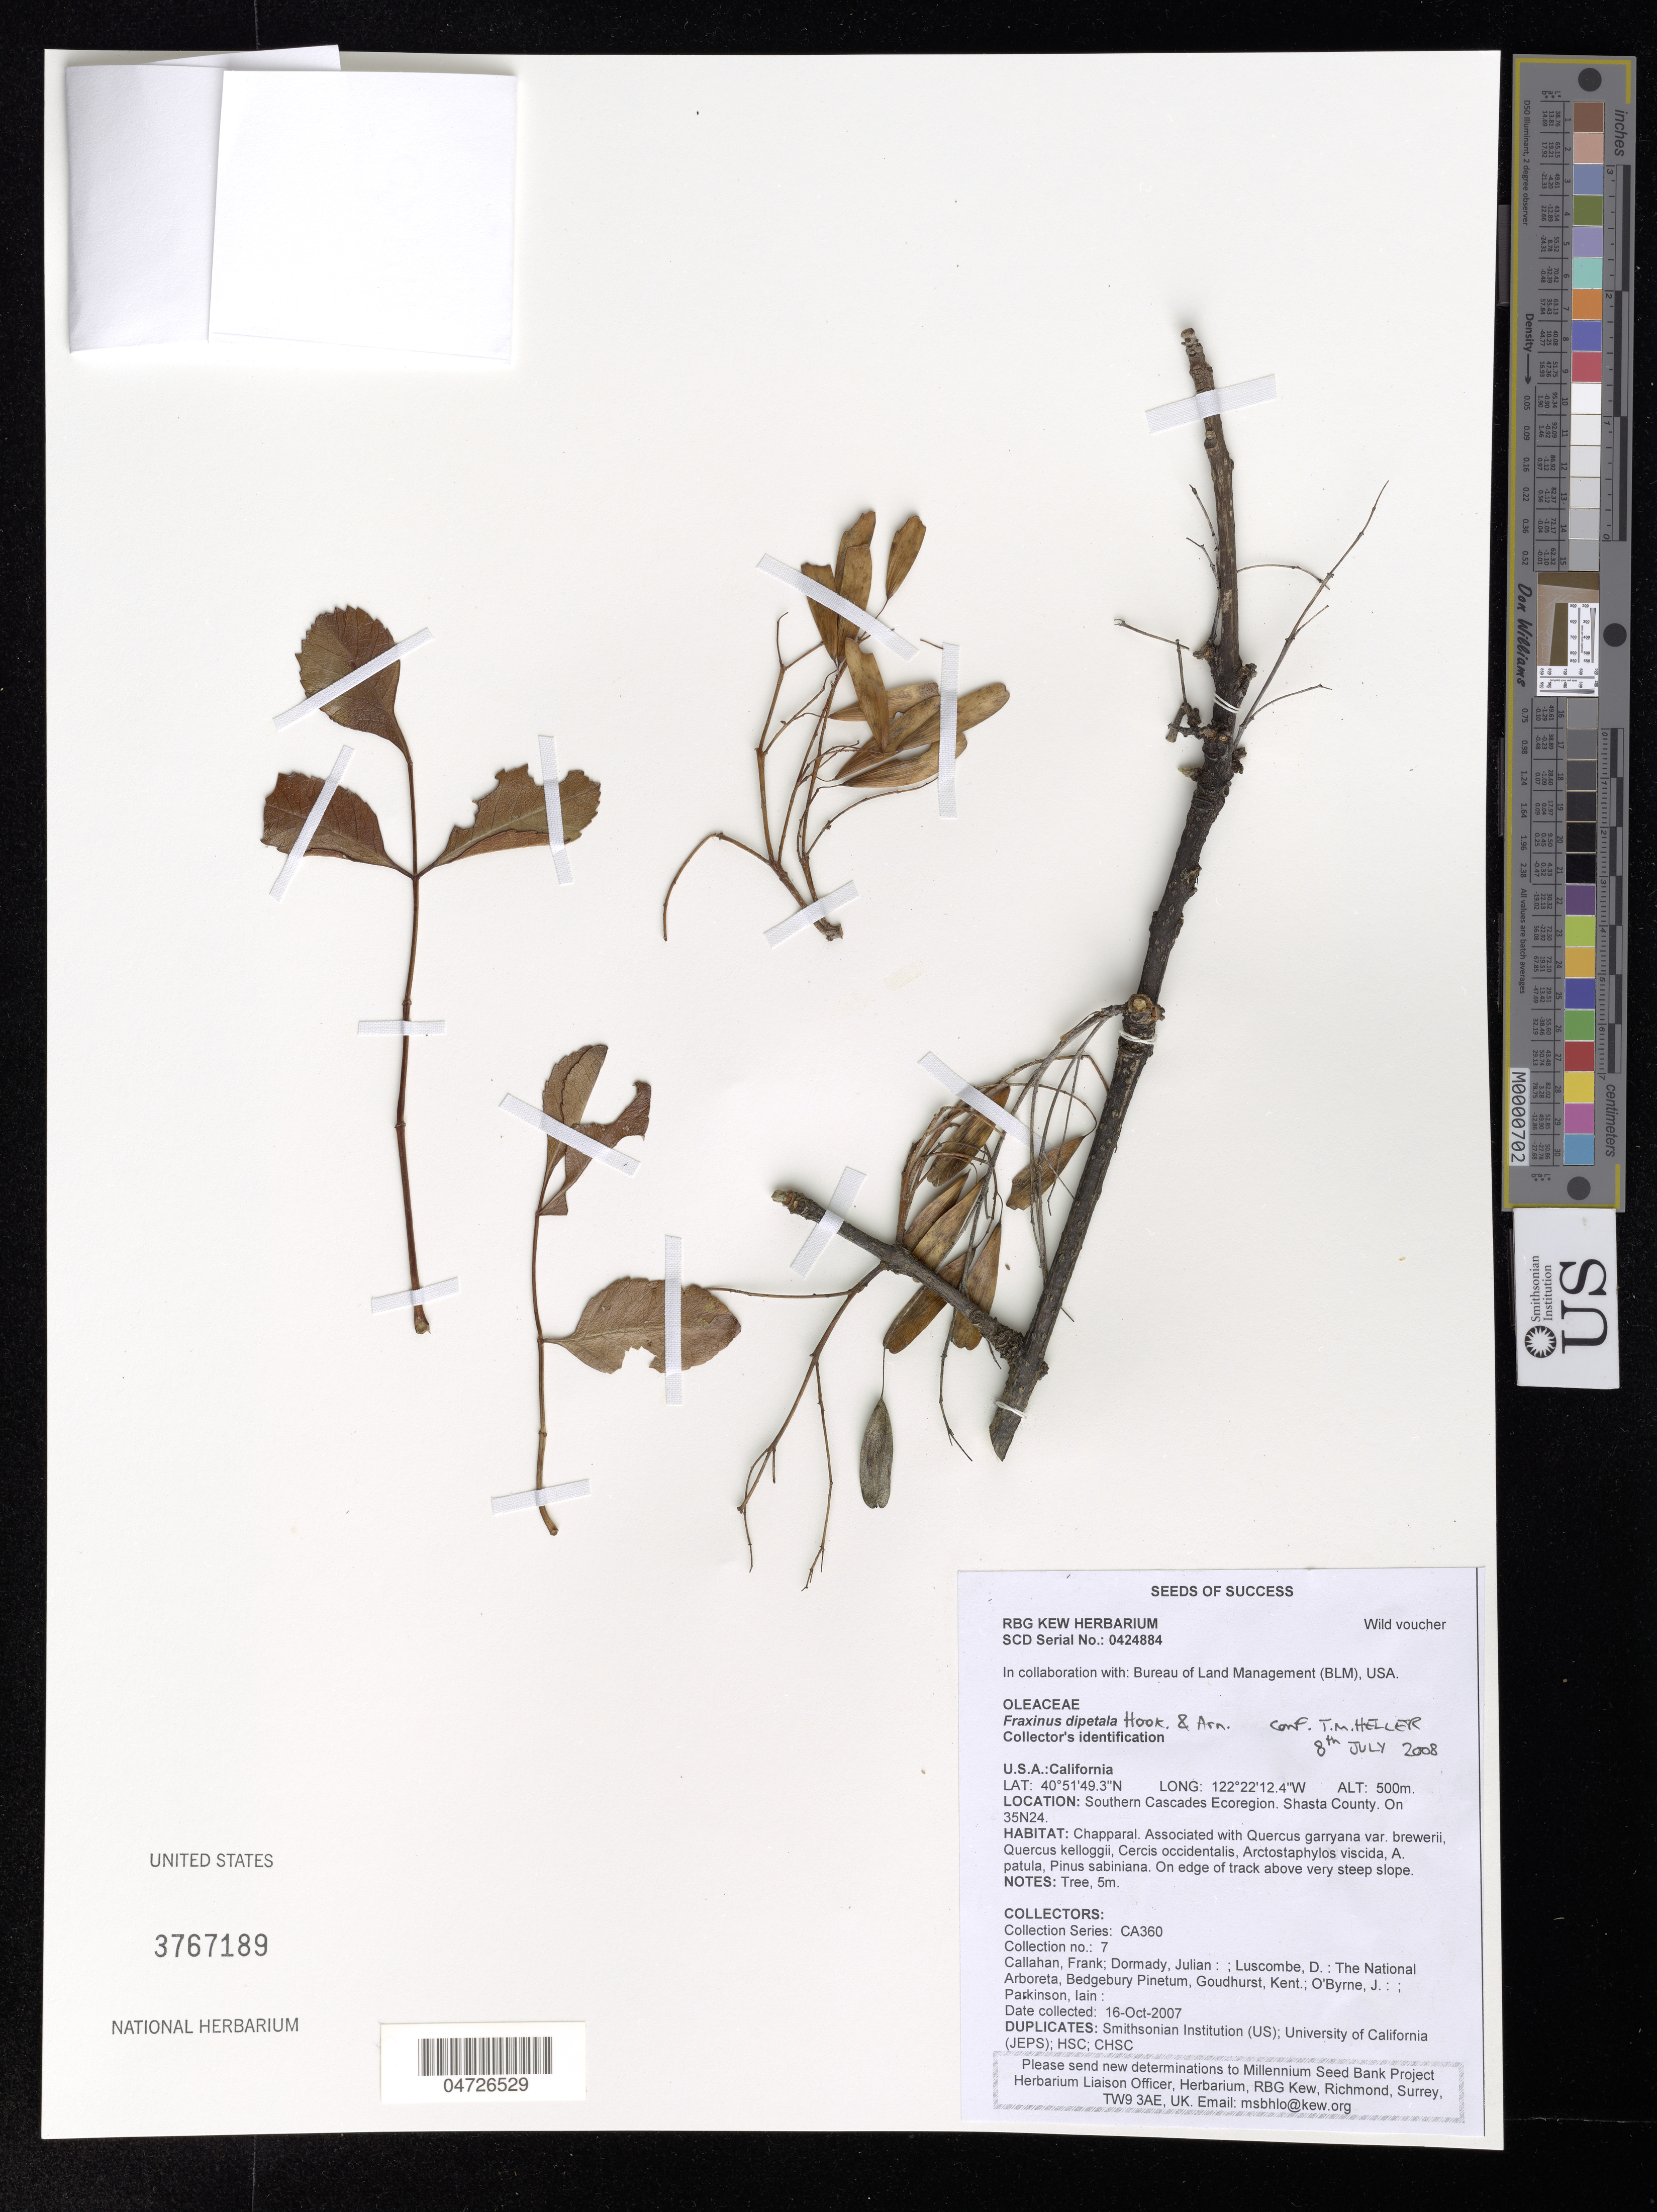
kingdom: Plantae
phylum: Tracheophyta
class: Magnoliopsida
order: Lamiales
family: Oleaceae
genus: Fraxinus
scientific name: Fraxinus dipetala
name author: Hook. & Arn.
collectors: F. Callahan, J. Dormady & D. Luscombe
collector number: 7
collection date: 2007-10-16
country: United States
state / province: California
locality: Southern Cascades Ecoregion. Shasta County. On 35N24.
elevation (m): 500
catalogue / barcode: US 3767189